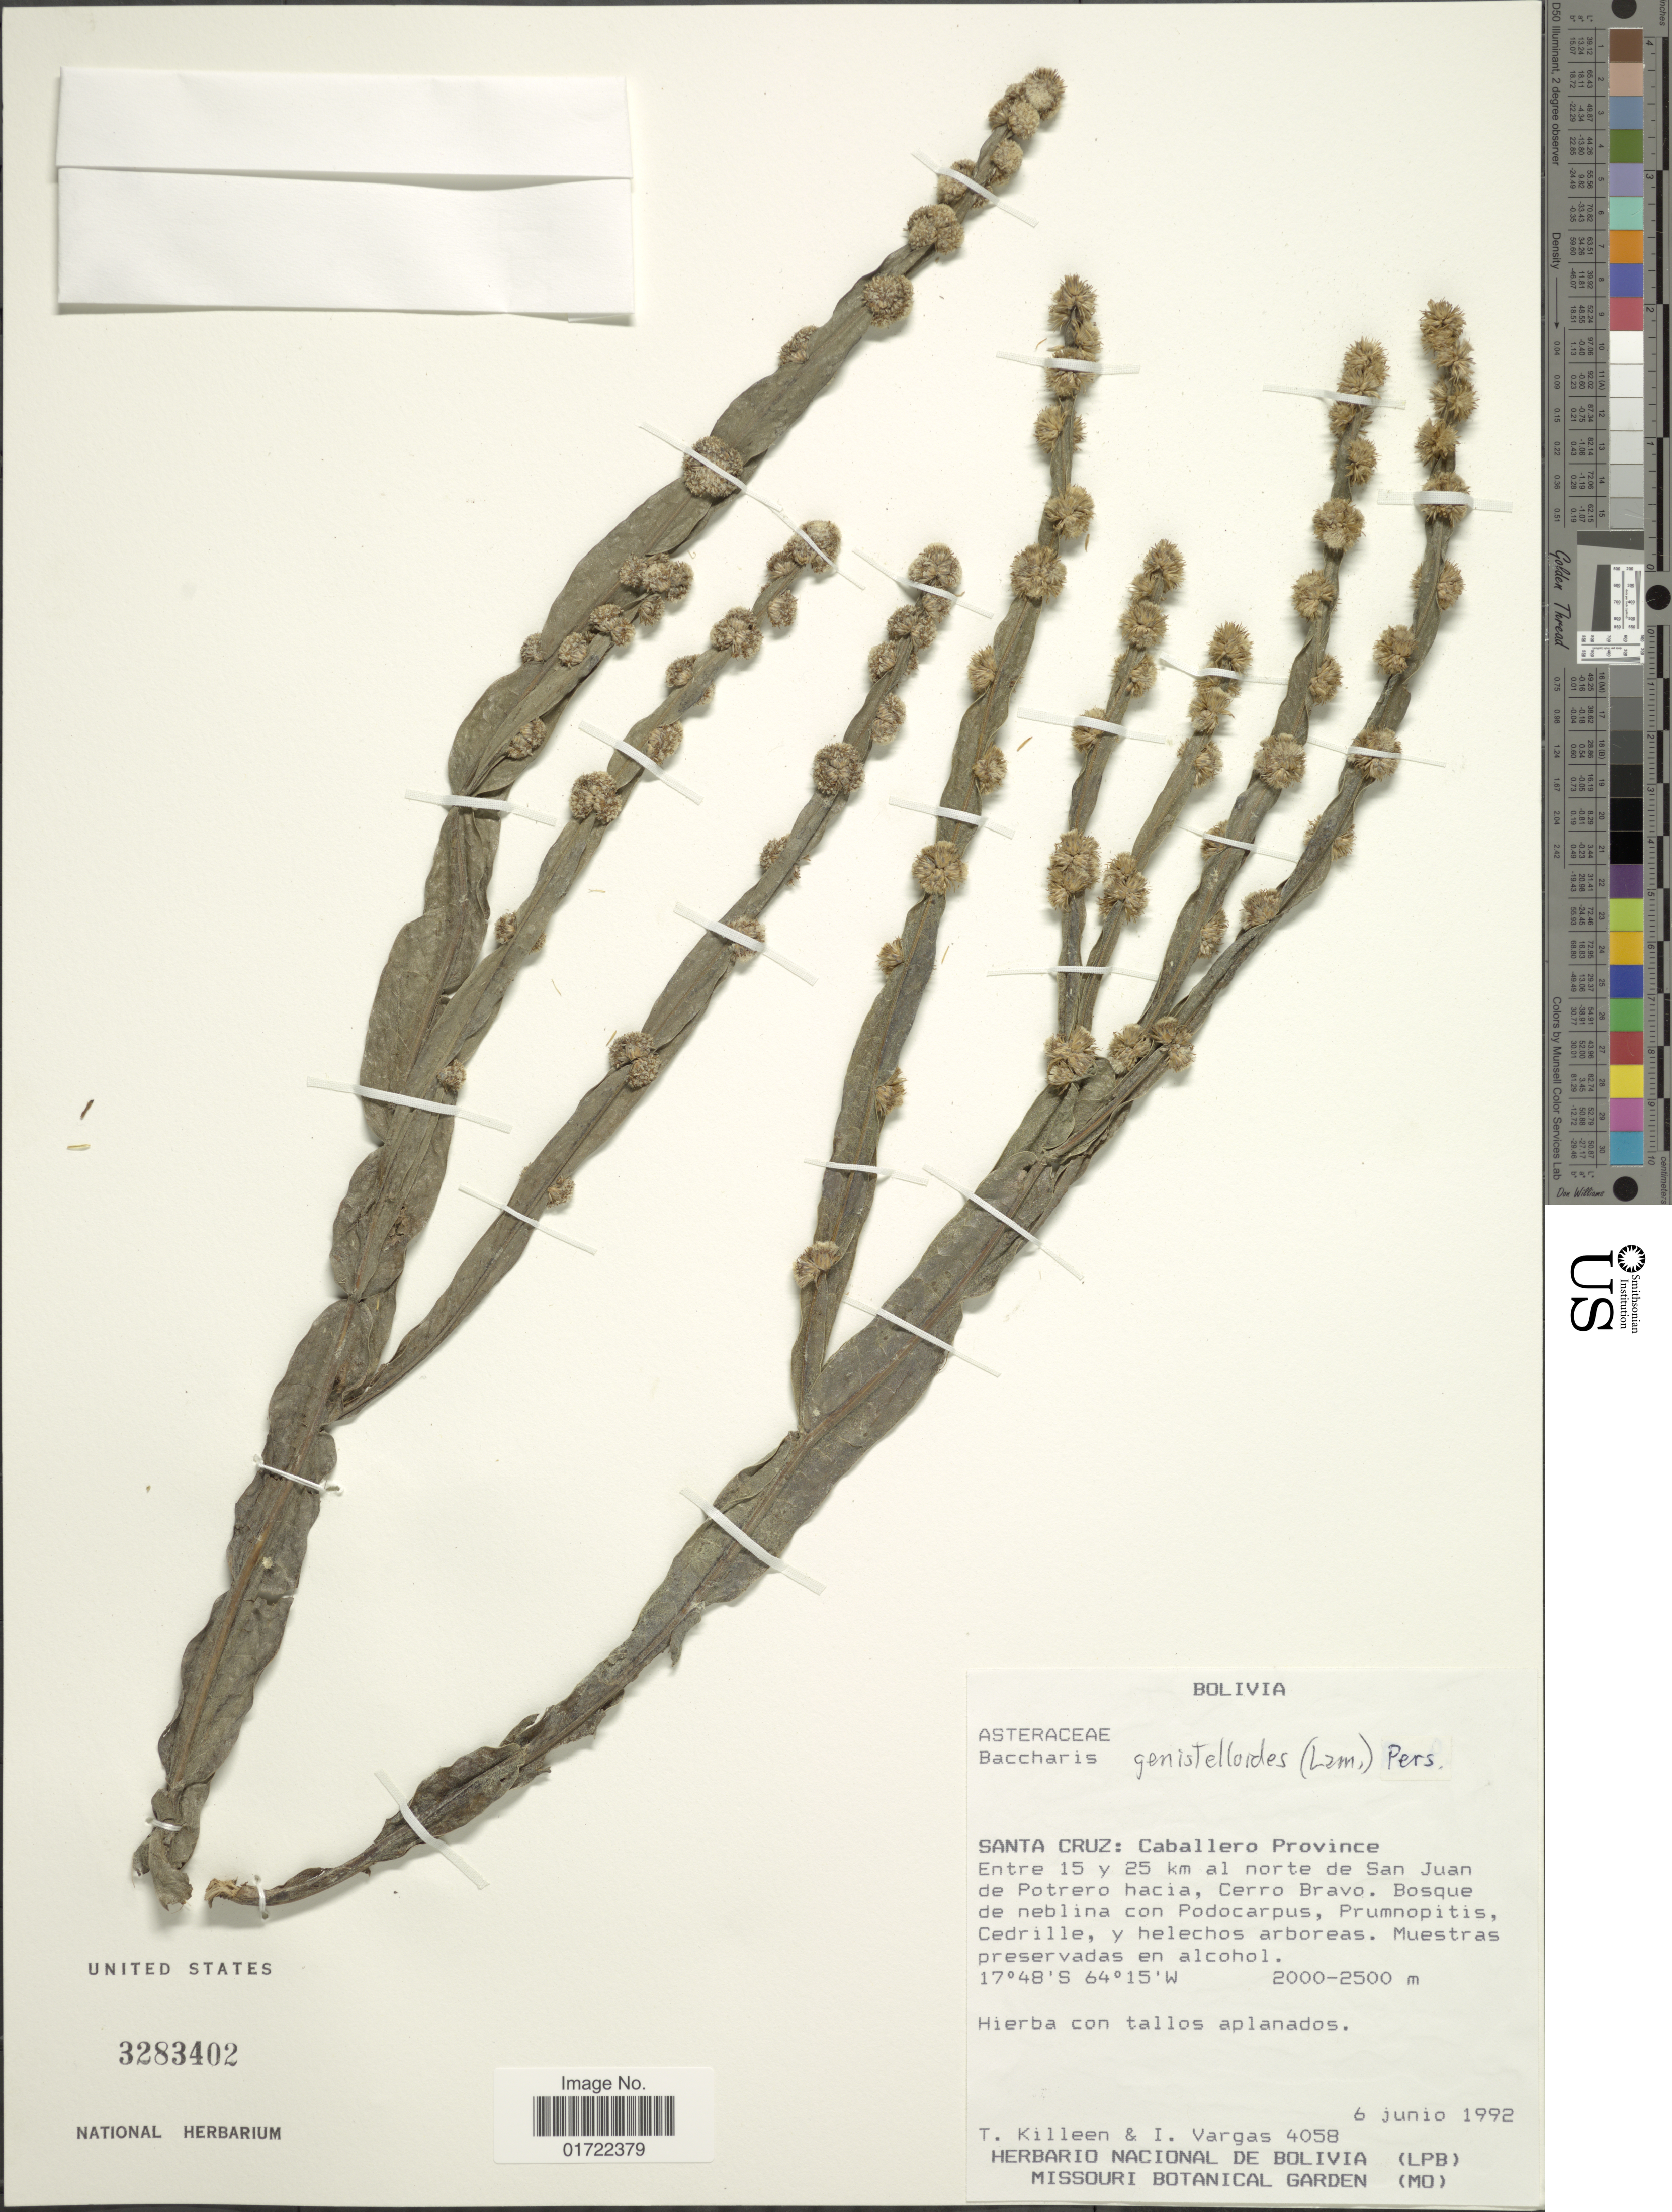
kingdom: Plantae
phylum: Tracheophyta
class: Magnoliopsida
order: Asterales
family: Asteraceae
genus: Baccharis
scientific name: Baccharis genistelloides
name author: (Lam.) Pers.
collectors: T. J. Killeen & I. Vargas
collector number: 4058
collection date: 1992-06-06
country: Bolivia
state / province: Santa Cruz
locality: Caballero Province, entre 15 y 25 km al norte de San Juan de Potrero hacia, Cerro Bravo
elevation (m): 2000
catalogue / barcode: US 3283402